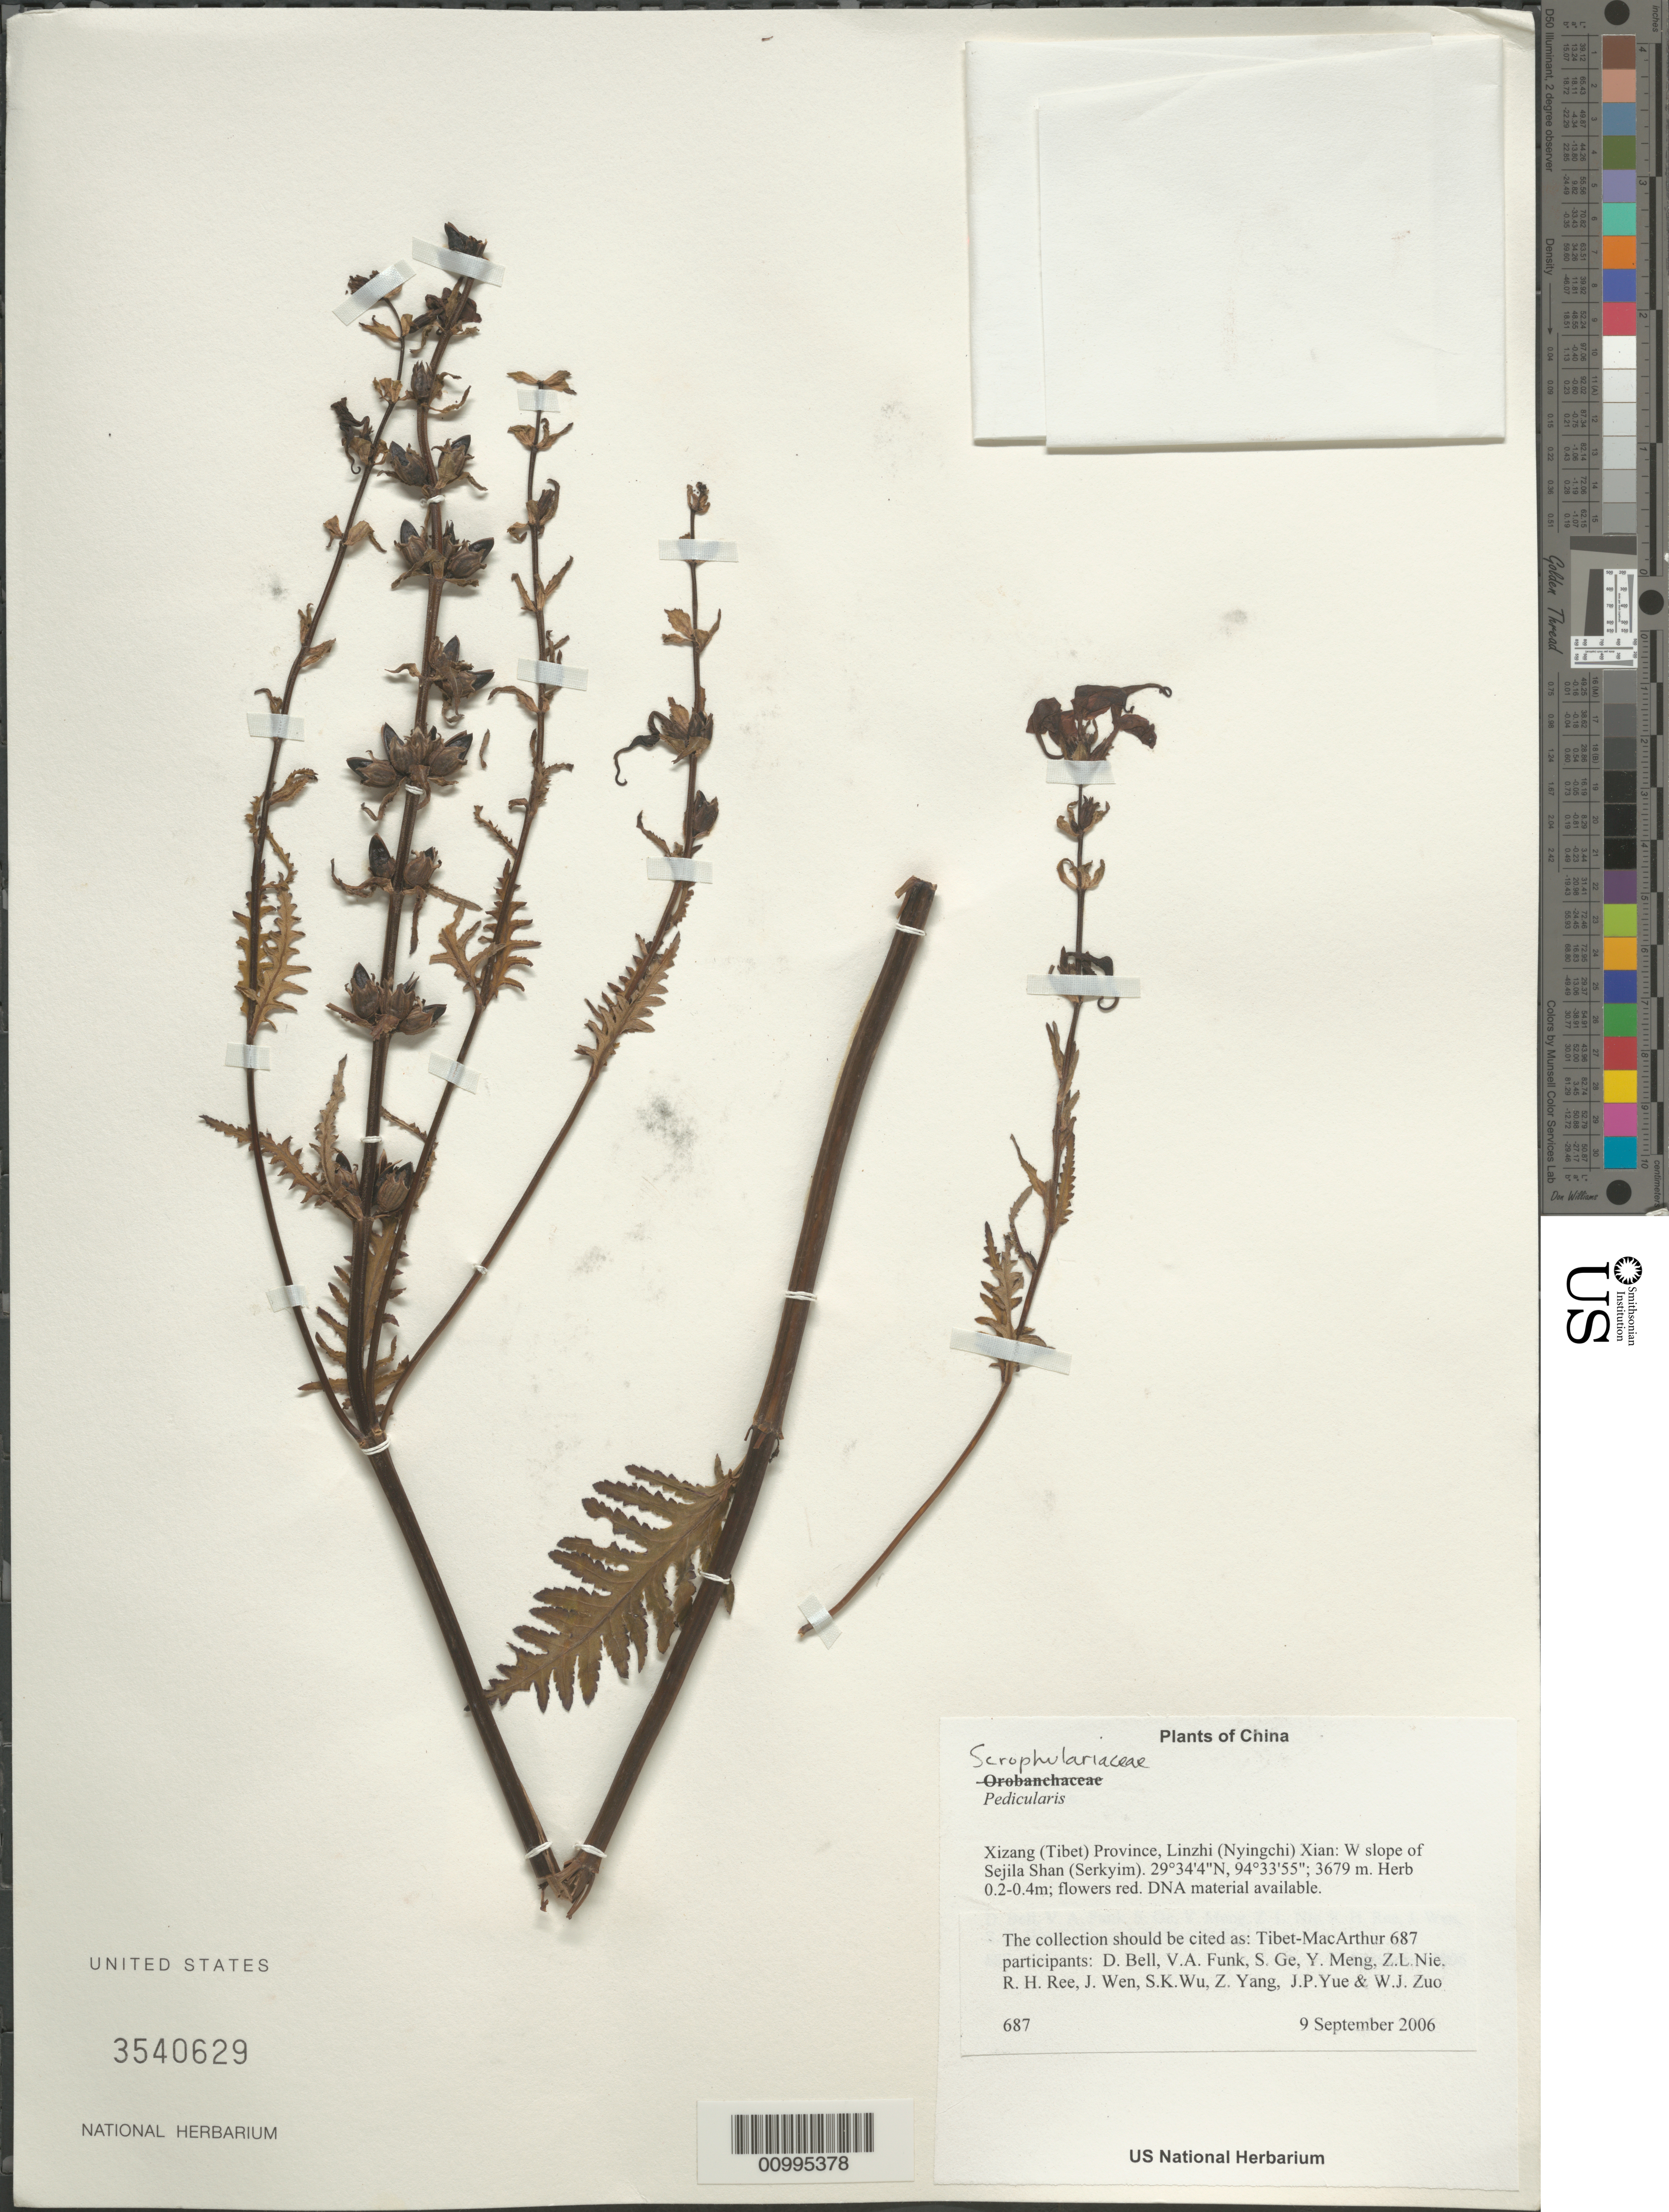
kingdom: Plantae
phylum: Tracheophyta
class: Magnoliopsida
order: Lamiales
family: Orobanchaceae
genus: Pedicularis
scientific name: Pedicularis sp.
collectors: Tibet-MacArthur, D. A. Bell, V. Funk, S. Ge, Y. Meng, Z. Nie, R. Ree, J. Wen, S. K. Wu, Z. Yang, J. Yue & W. Zuo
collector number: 687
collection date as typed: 09 Sep 2006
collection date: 2006-09-09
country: China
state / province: Xizang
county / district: Linzhi (Nyingchi) Xian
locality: W slope of Sejila Shan (Serkyim).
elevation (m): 3679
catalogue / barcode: US 3540629